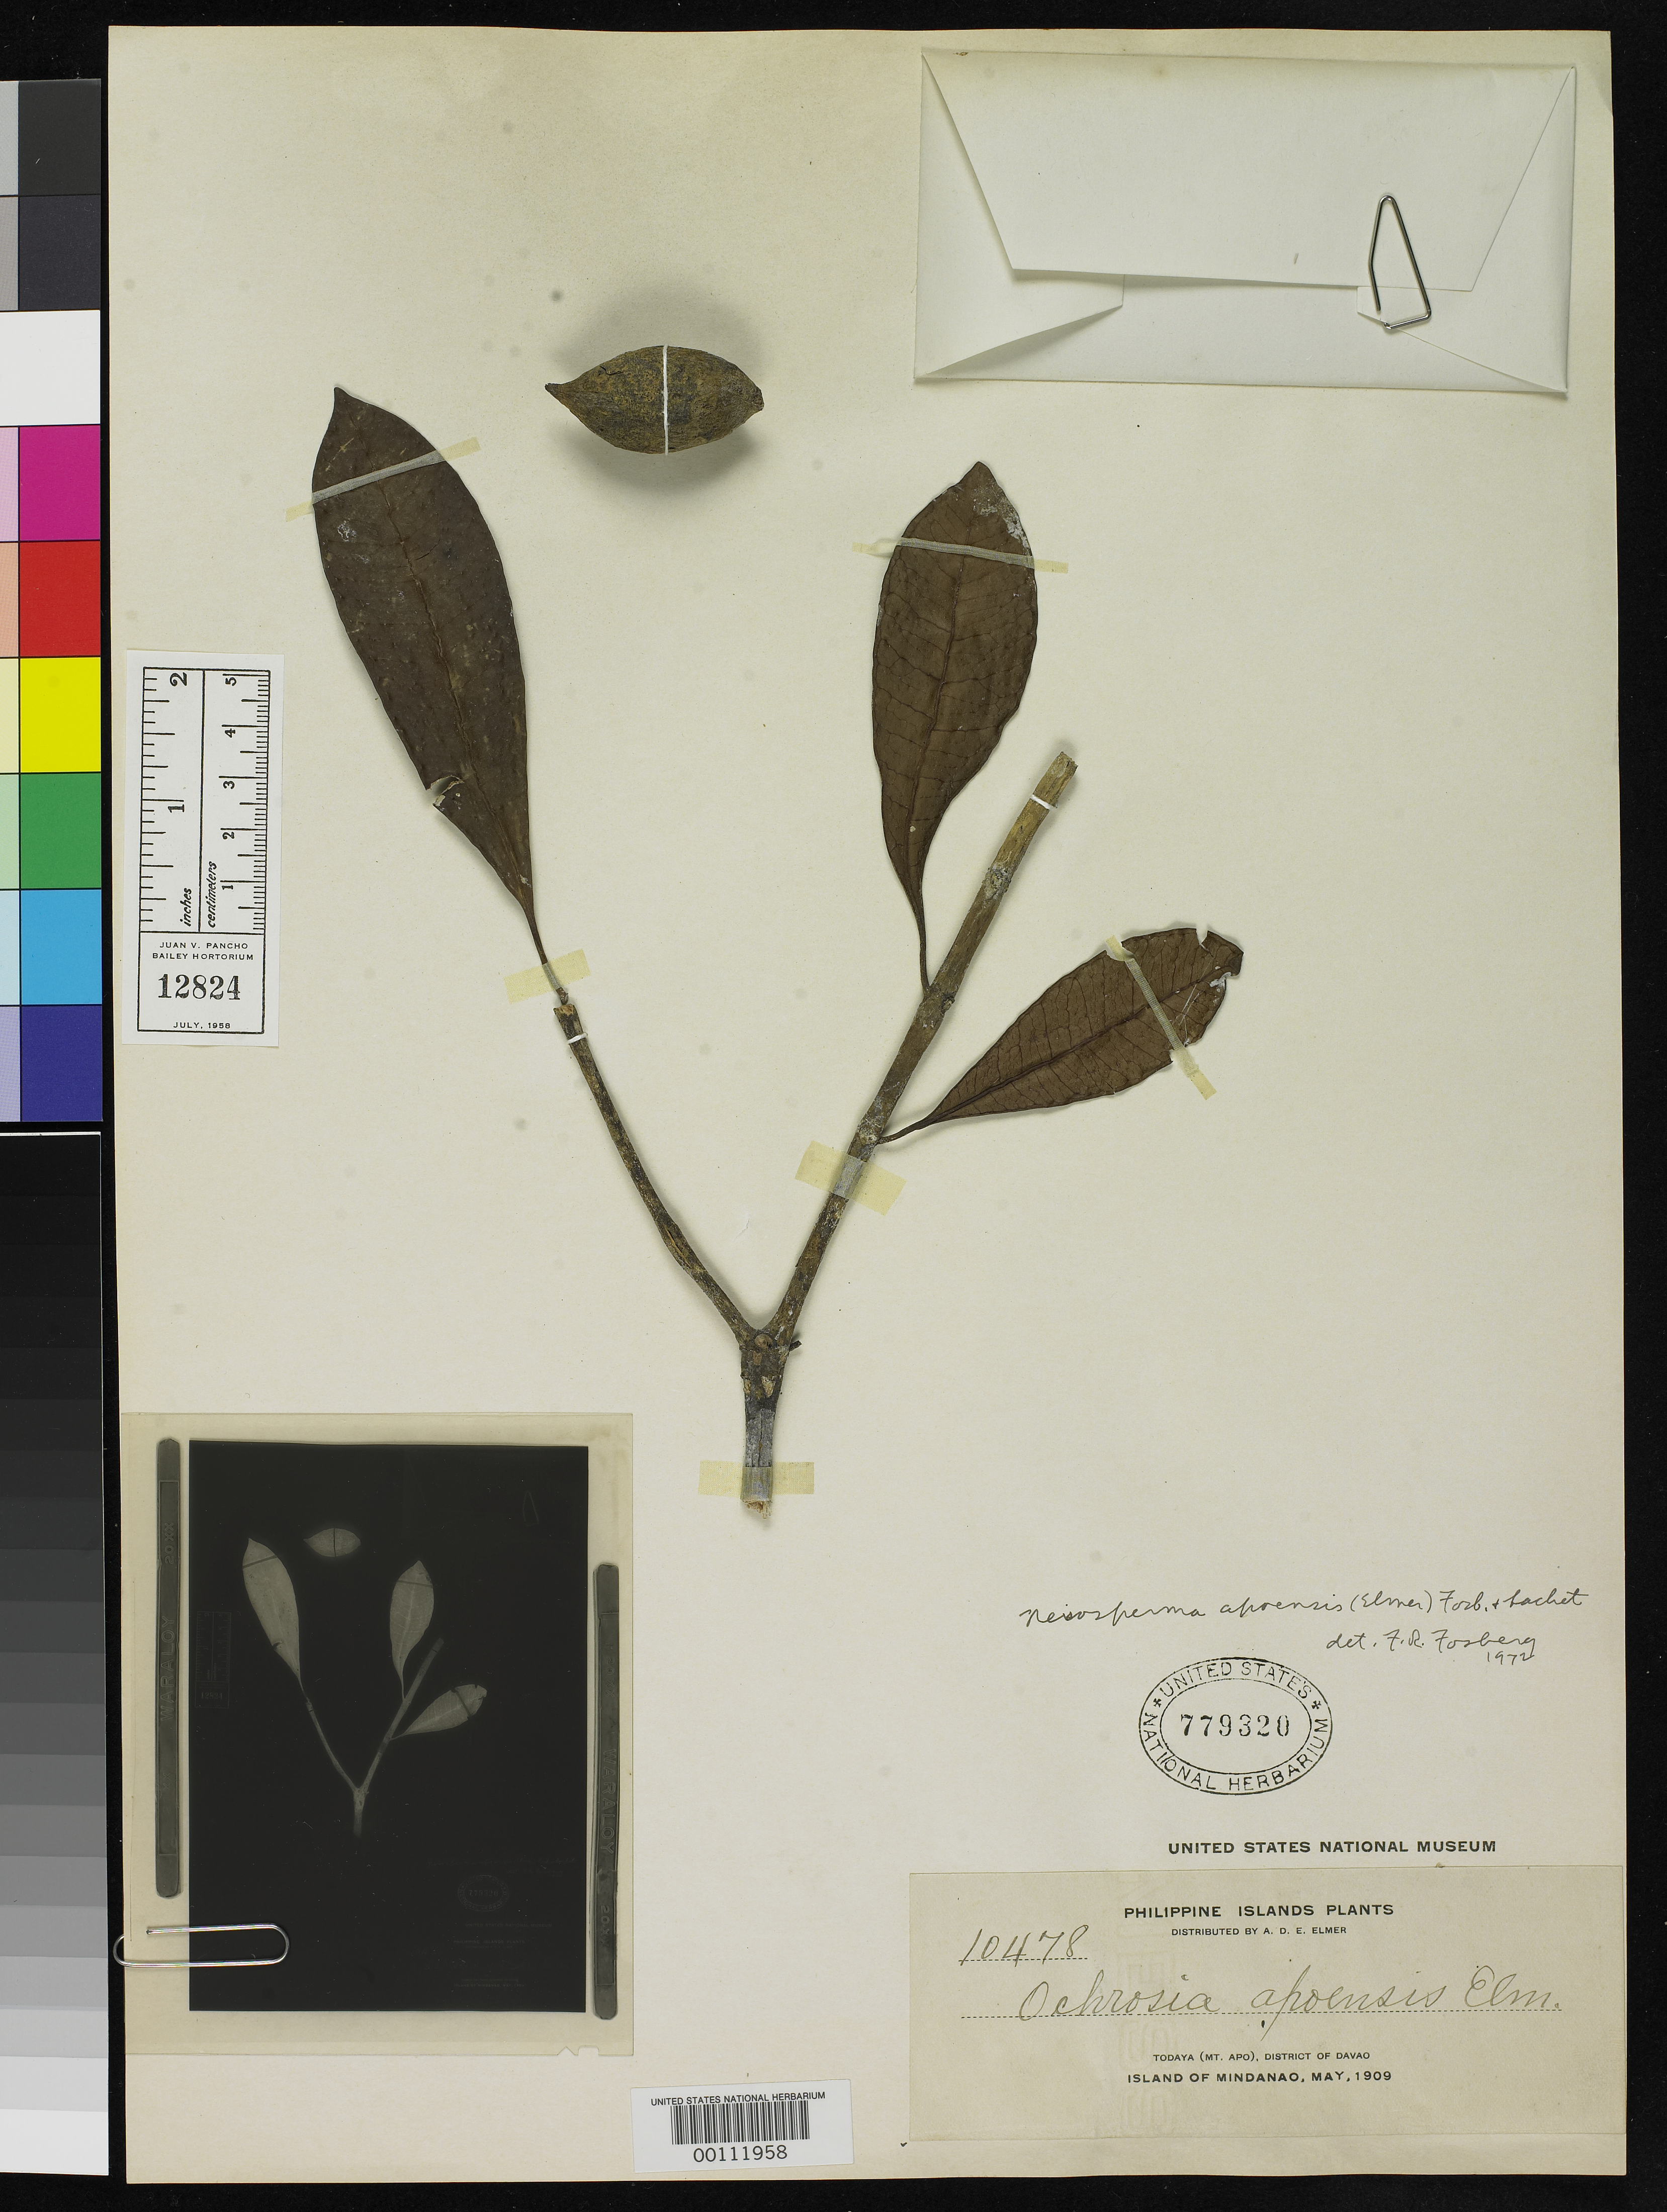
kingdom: Plantae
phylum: Tracheophyta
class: Magnoliopsida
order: Gentianales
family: Apocynaceae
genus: Ochrosia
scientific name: Ochrosia apoensis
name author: Elmer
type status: Isotype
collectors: A. D. E. Elmer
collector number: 10478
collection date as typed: May 1909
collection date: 1909-05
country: Philippines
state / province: Davao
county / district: Davao del Sur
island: Mindanao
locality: Todaya, Mt. Apo.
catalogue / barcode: US 779320